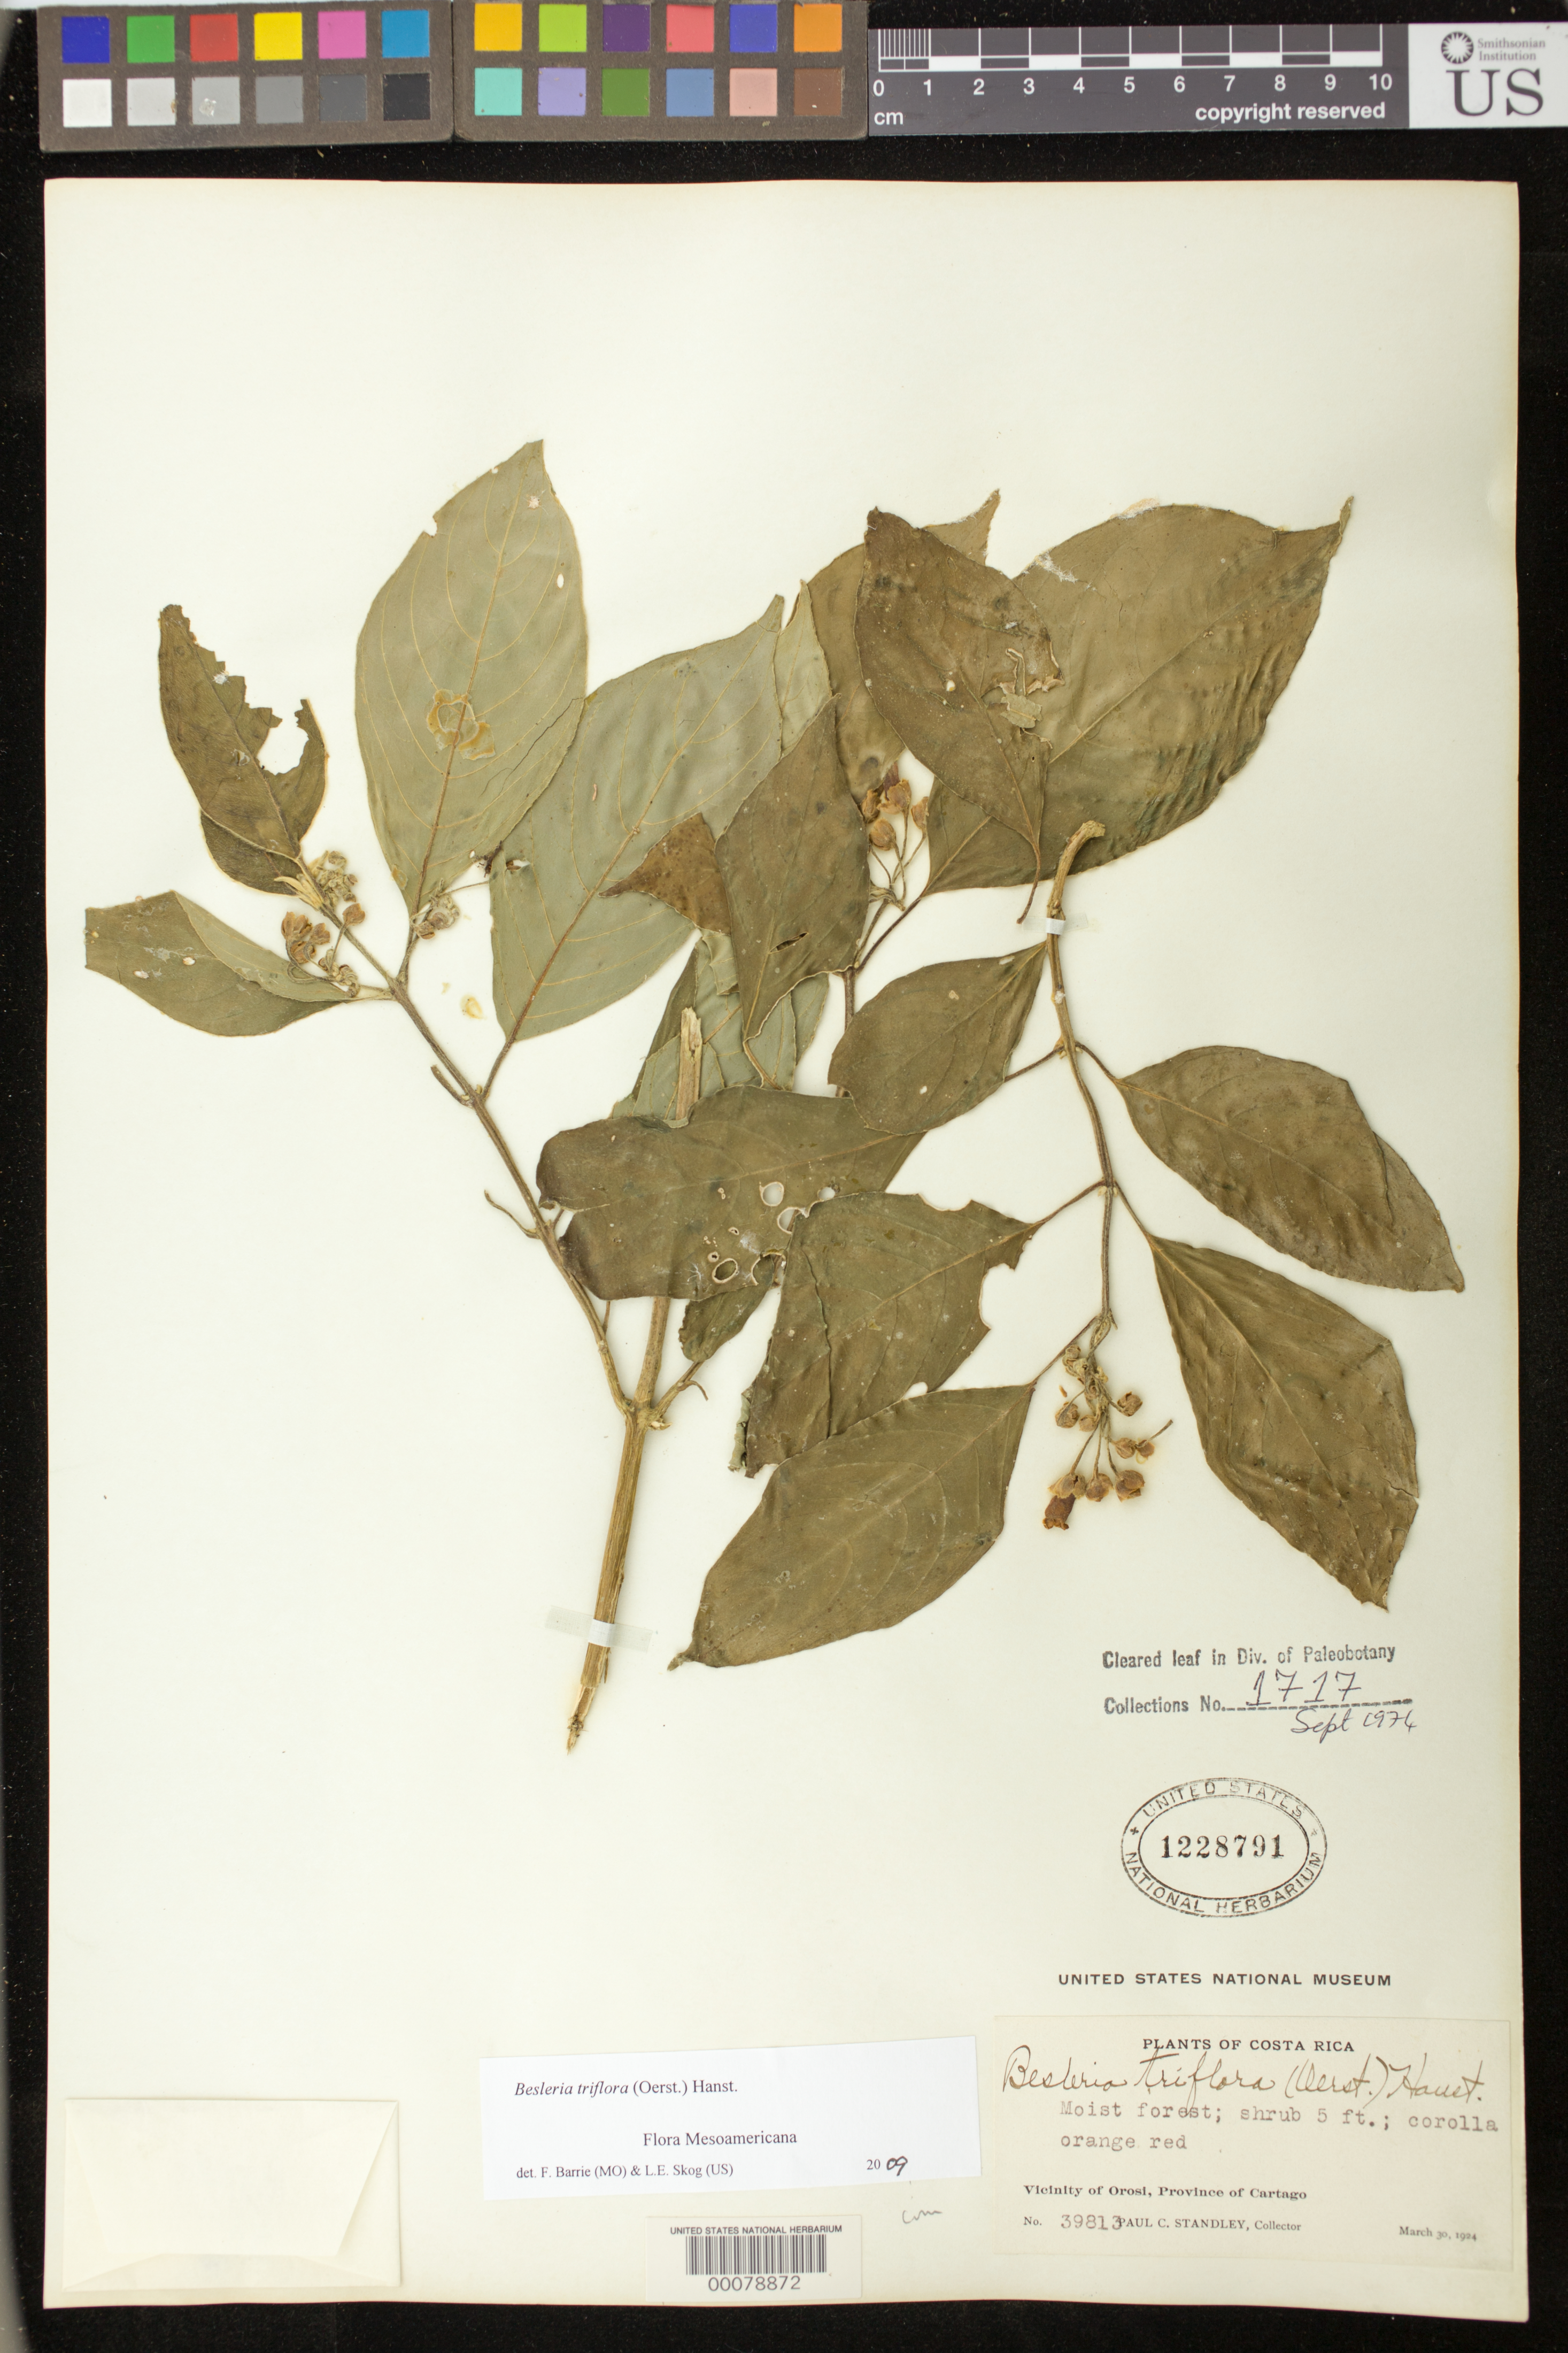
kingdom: Plantae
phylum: Tracheophyta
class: Magnoliopsida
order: Lamiales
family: Gesneriaceae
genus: Besleria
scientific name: Besleria triflora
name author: (Oerst.) Hanst.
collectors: P. C. Standley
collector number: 39813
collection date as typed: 30 Mar 1924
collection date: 1924-03-30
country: Costa Rica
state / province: Cartago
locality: Vicinity of Orosi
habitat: Moist forest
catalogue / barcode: US 1228791